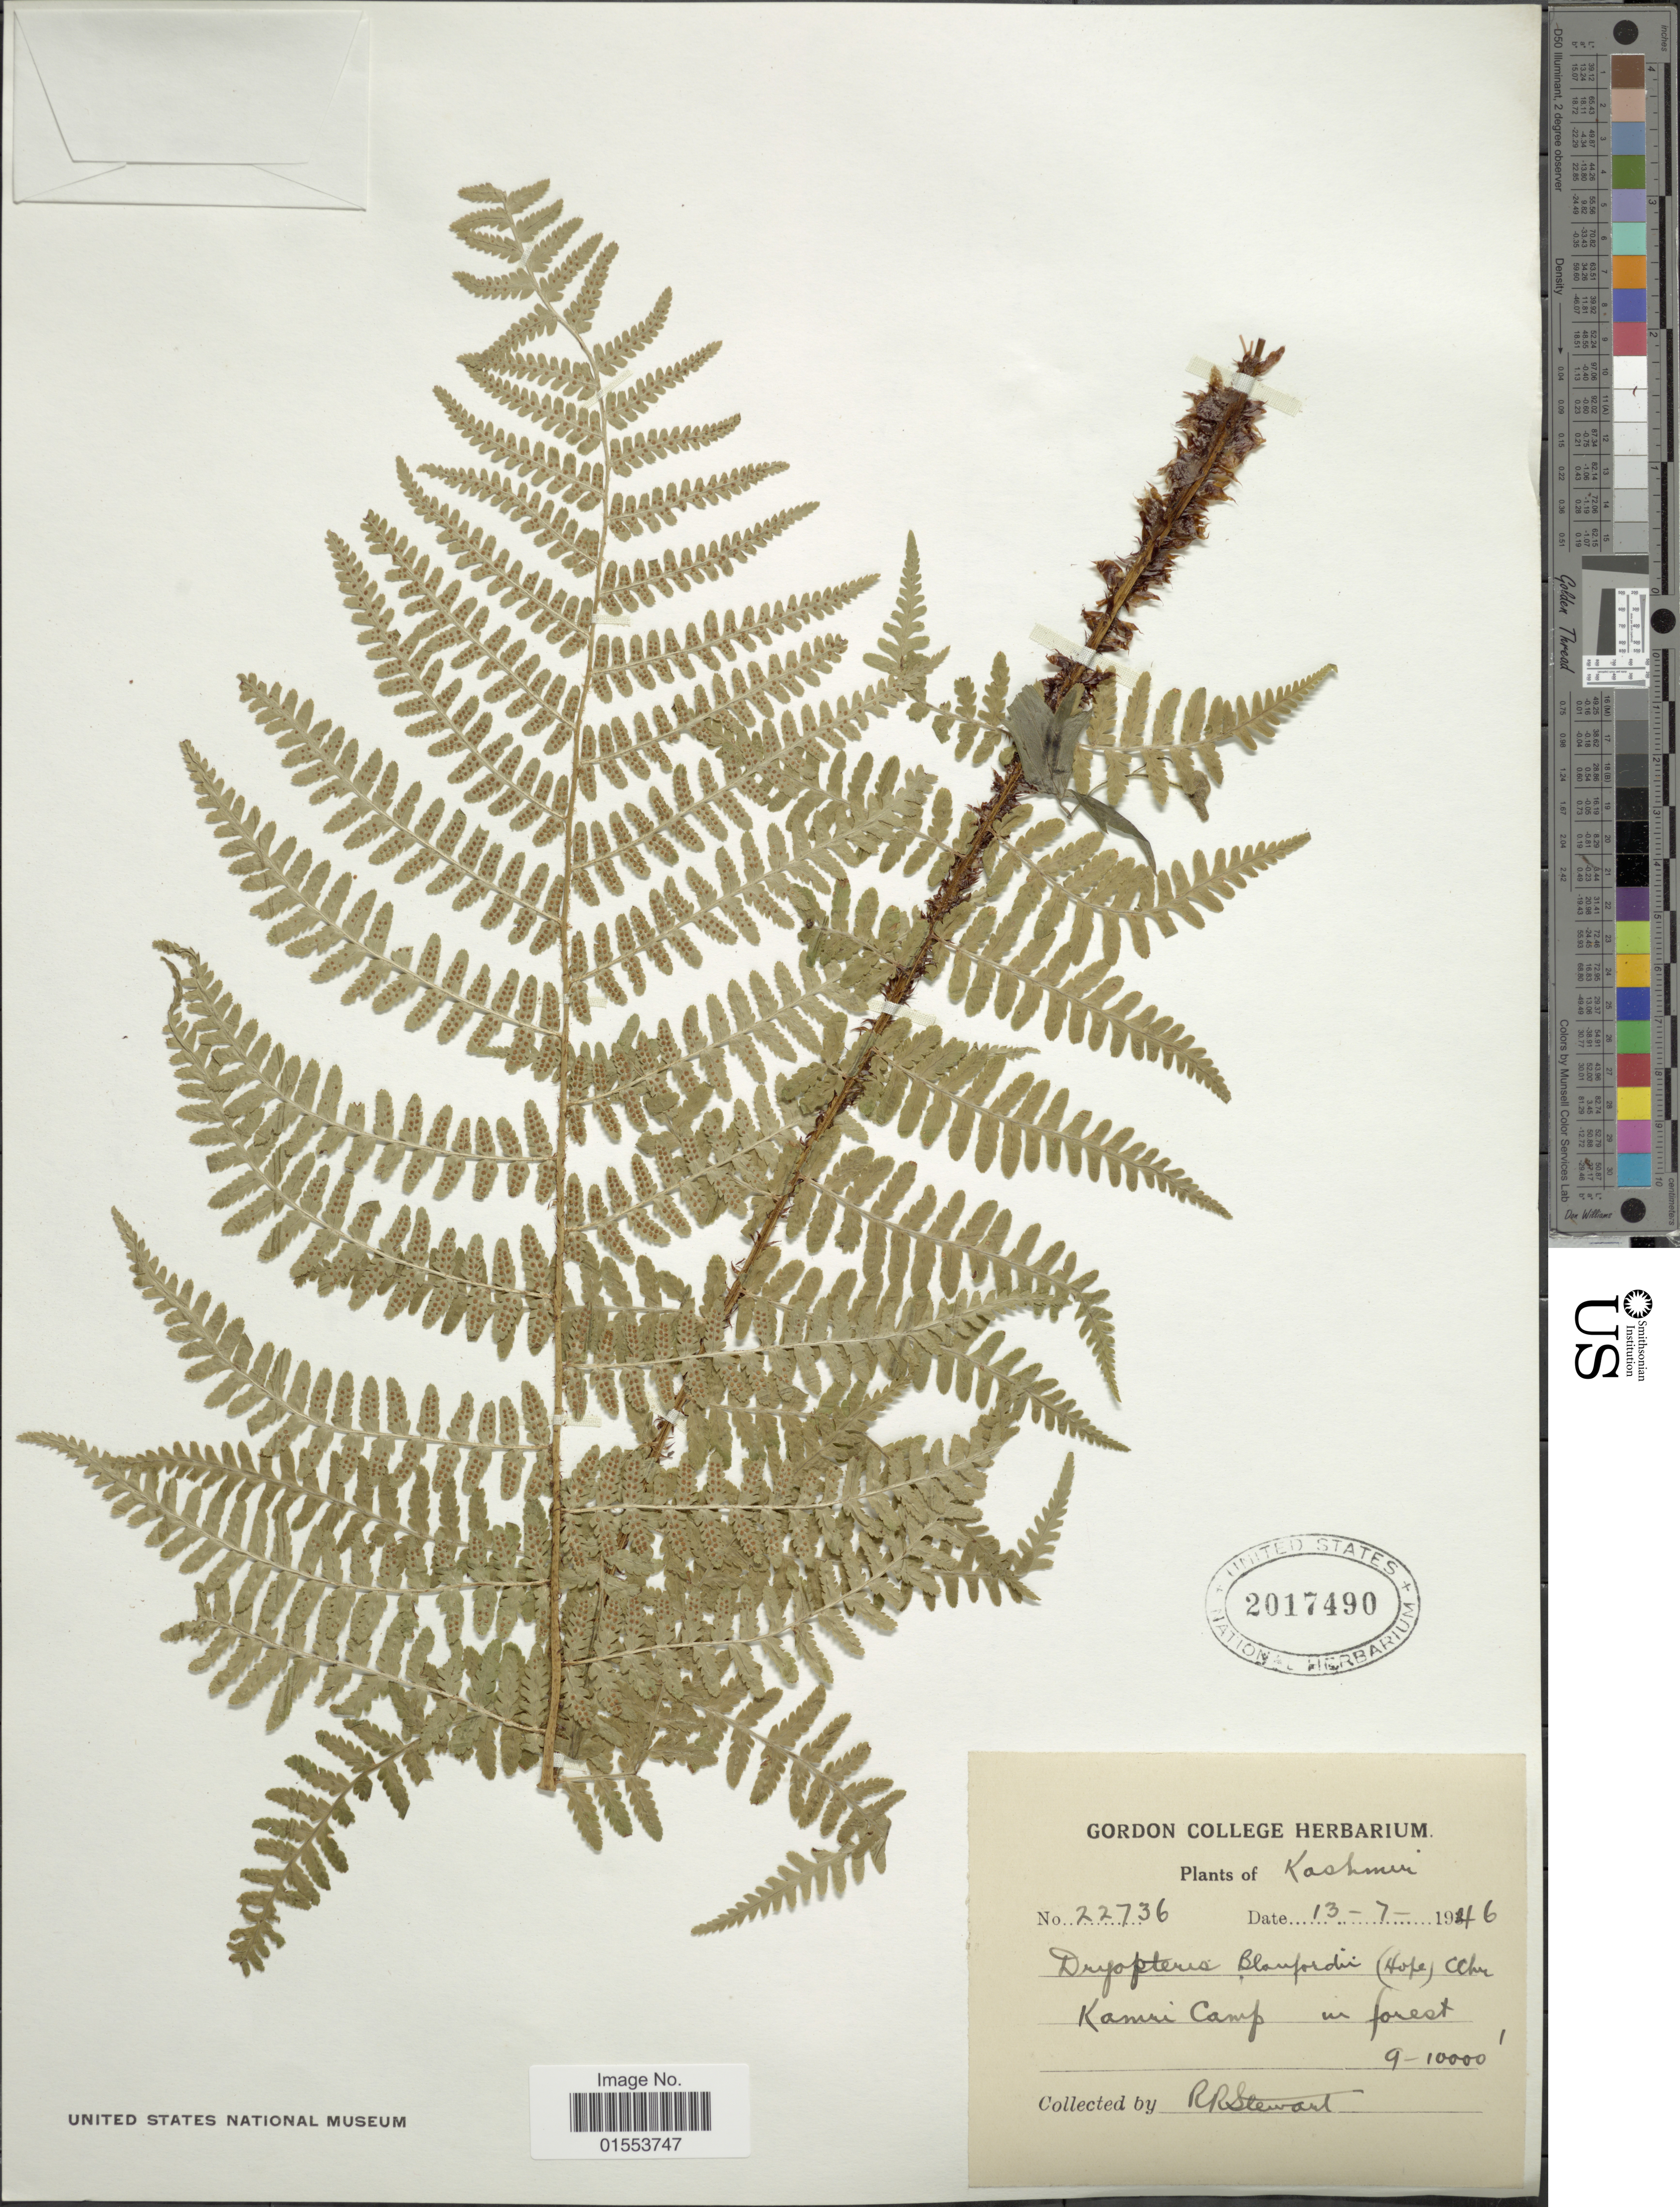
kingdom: Plantae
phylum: Tracheophyta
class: Polypodiopsida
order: Polypodiales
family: Dryopteridaceae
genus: Dryopteris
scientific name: Dryopteris blanfordii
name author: (C. Hope) C. Chr.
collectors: R. R. Stewart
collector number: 22736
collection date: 1946-07-13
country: India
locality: Kashmir, Kamri Camp. in forest,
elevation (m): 2743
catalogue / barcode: US 2017490